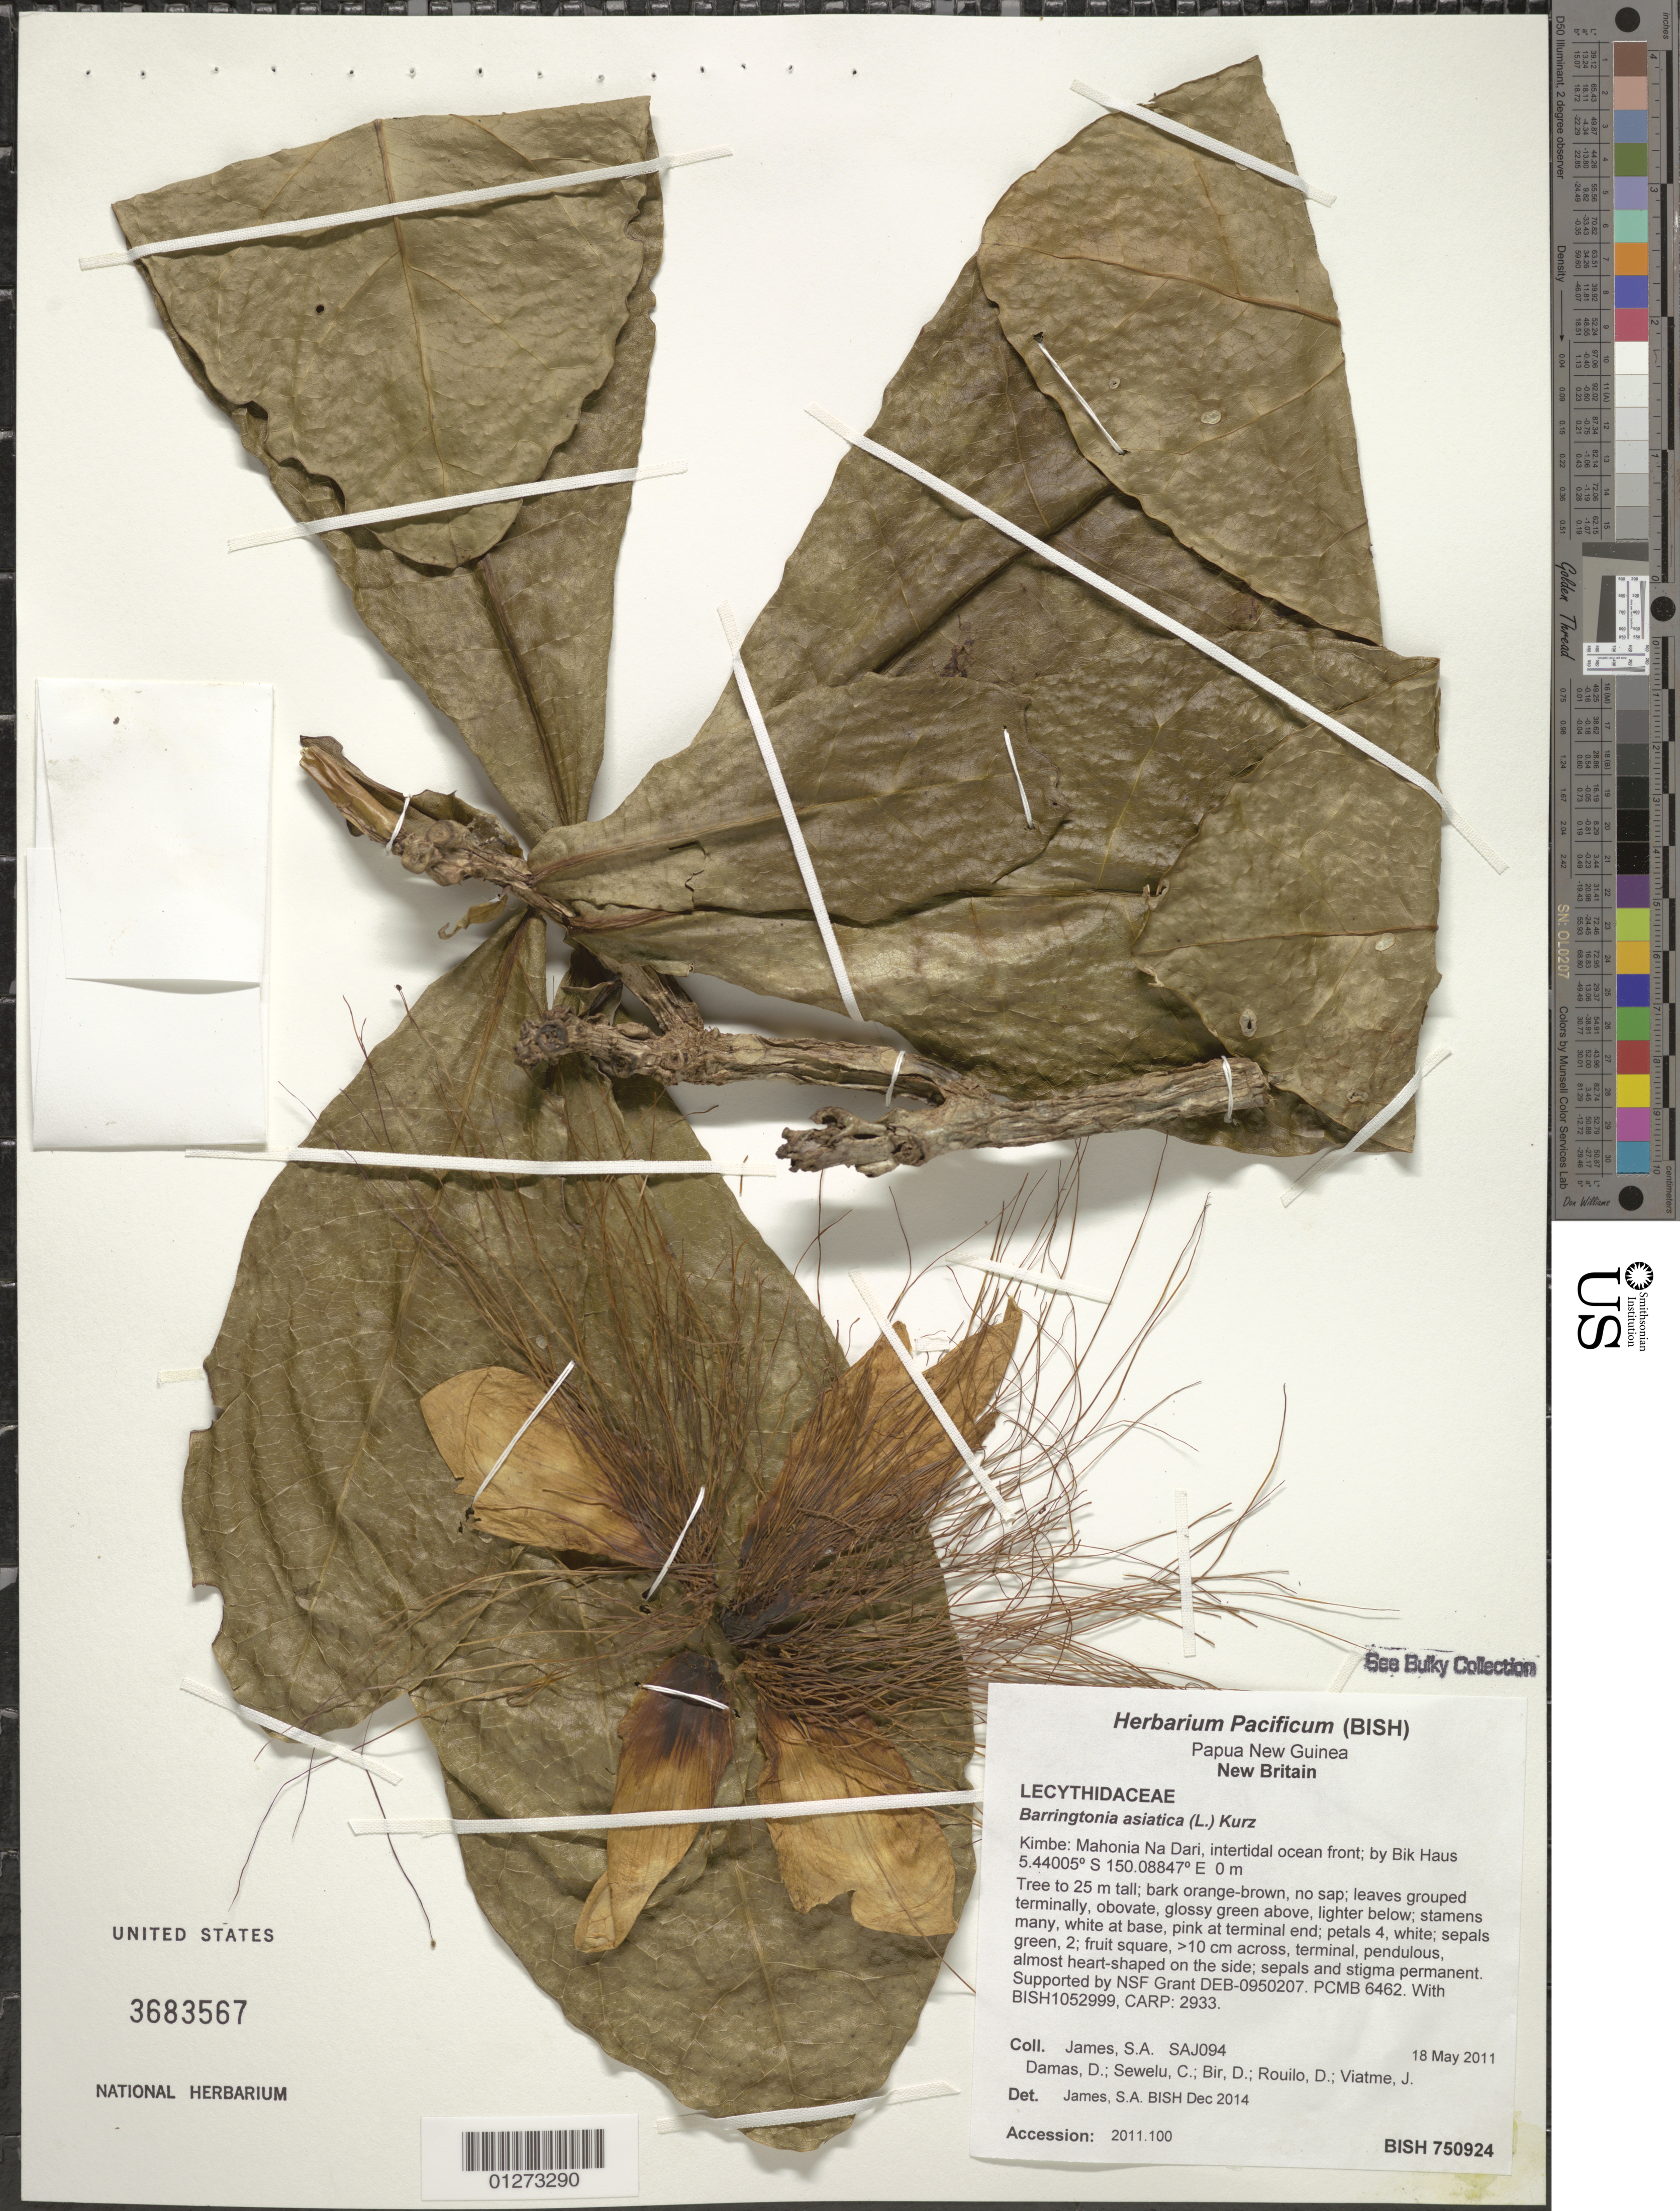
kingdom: Plantae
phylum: Tracheophyta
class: Magnoliopsida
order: Ericales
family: Lecythidaceae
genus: Barringtonia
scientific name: Barringtonia asiatica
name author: (L.) Kurz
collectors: S. James, D. Damas, C. Sewelu, D. Bir, D. Rouilo & J. Viatme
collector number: SAJ094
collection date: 2011-05-18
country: Papua New Guinea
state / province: West New Britain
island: New Britain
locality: Kimbe: Mahonia Na Dari, intertidal ocean front, by Bik Haus.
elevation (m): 0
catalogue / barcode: US 3683567